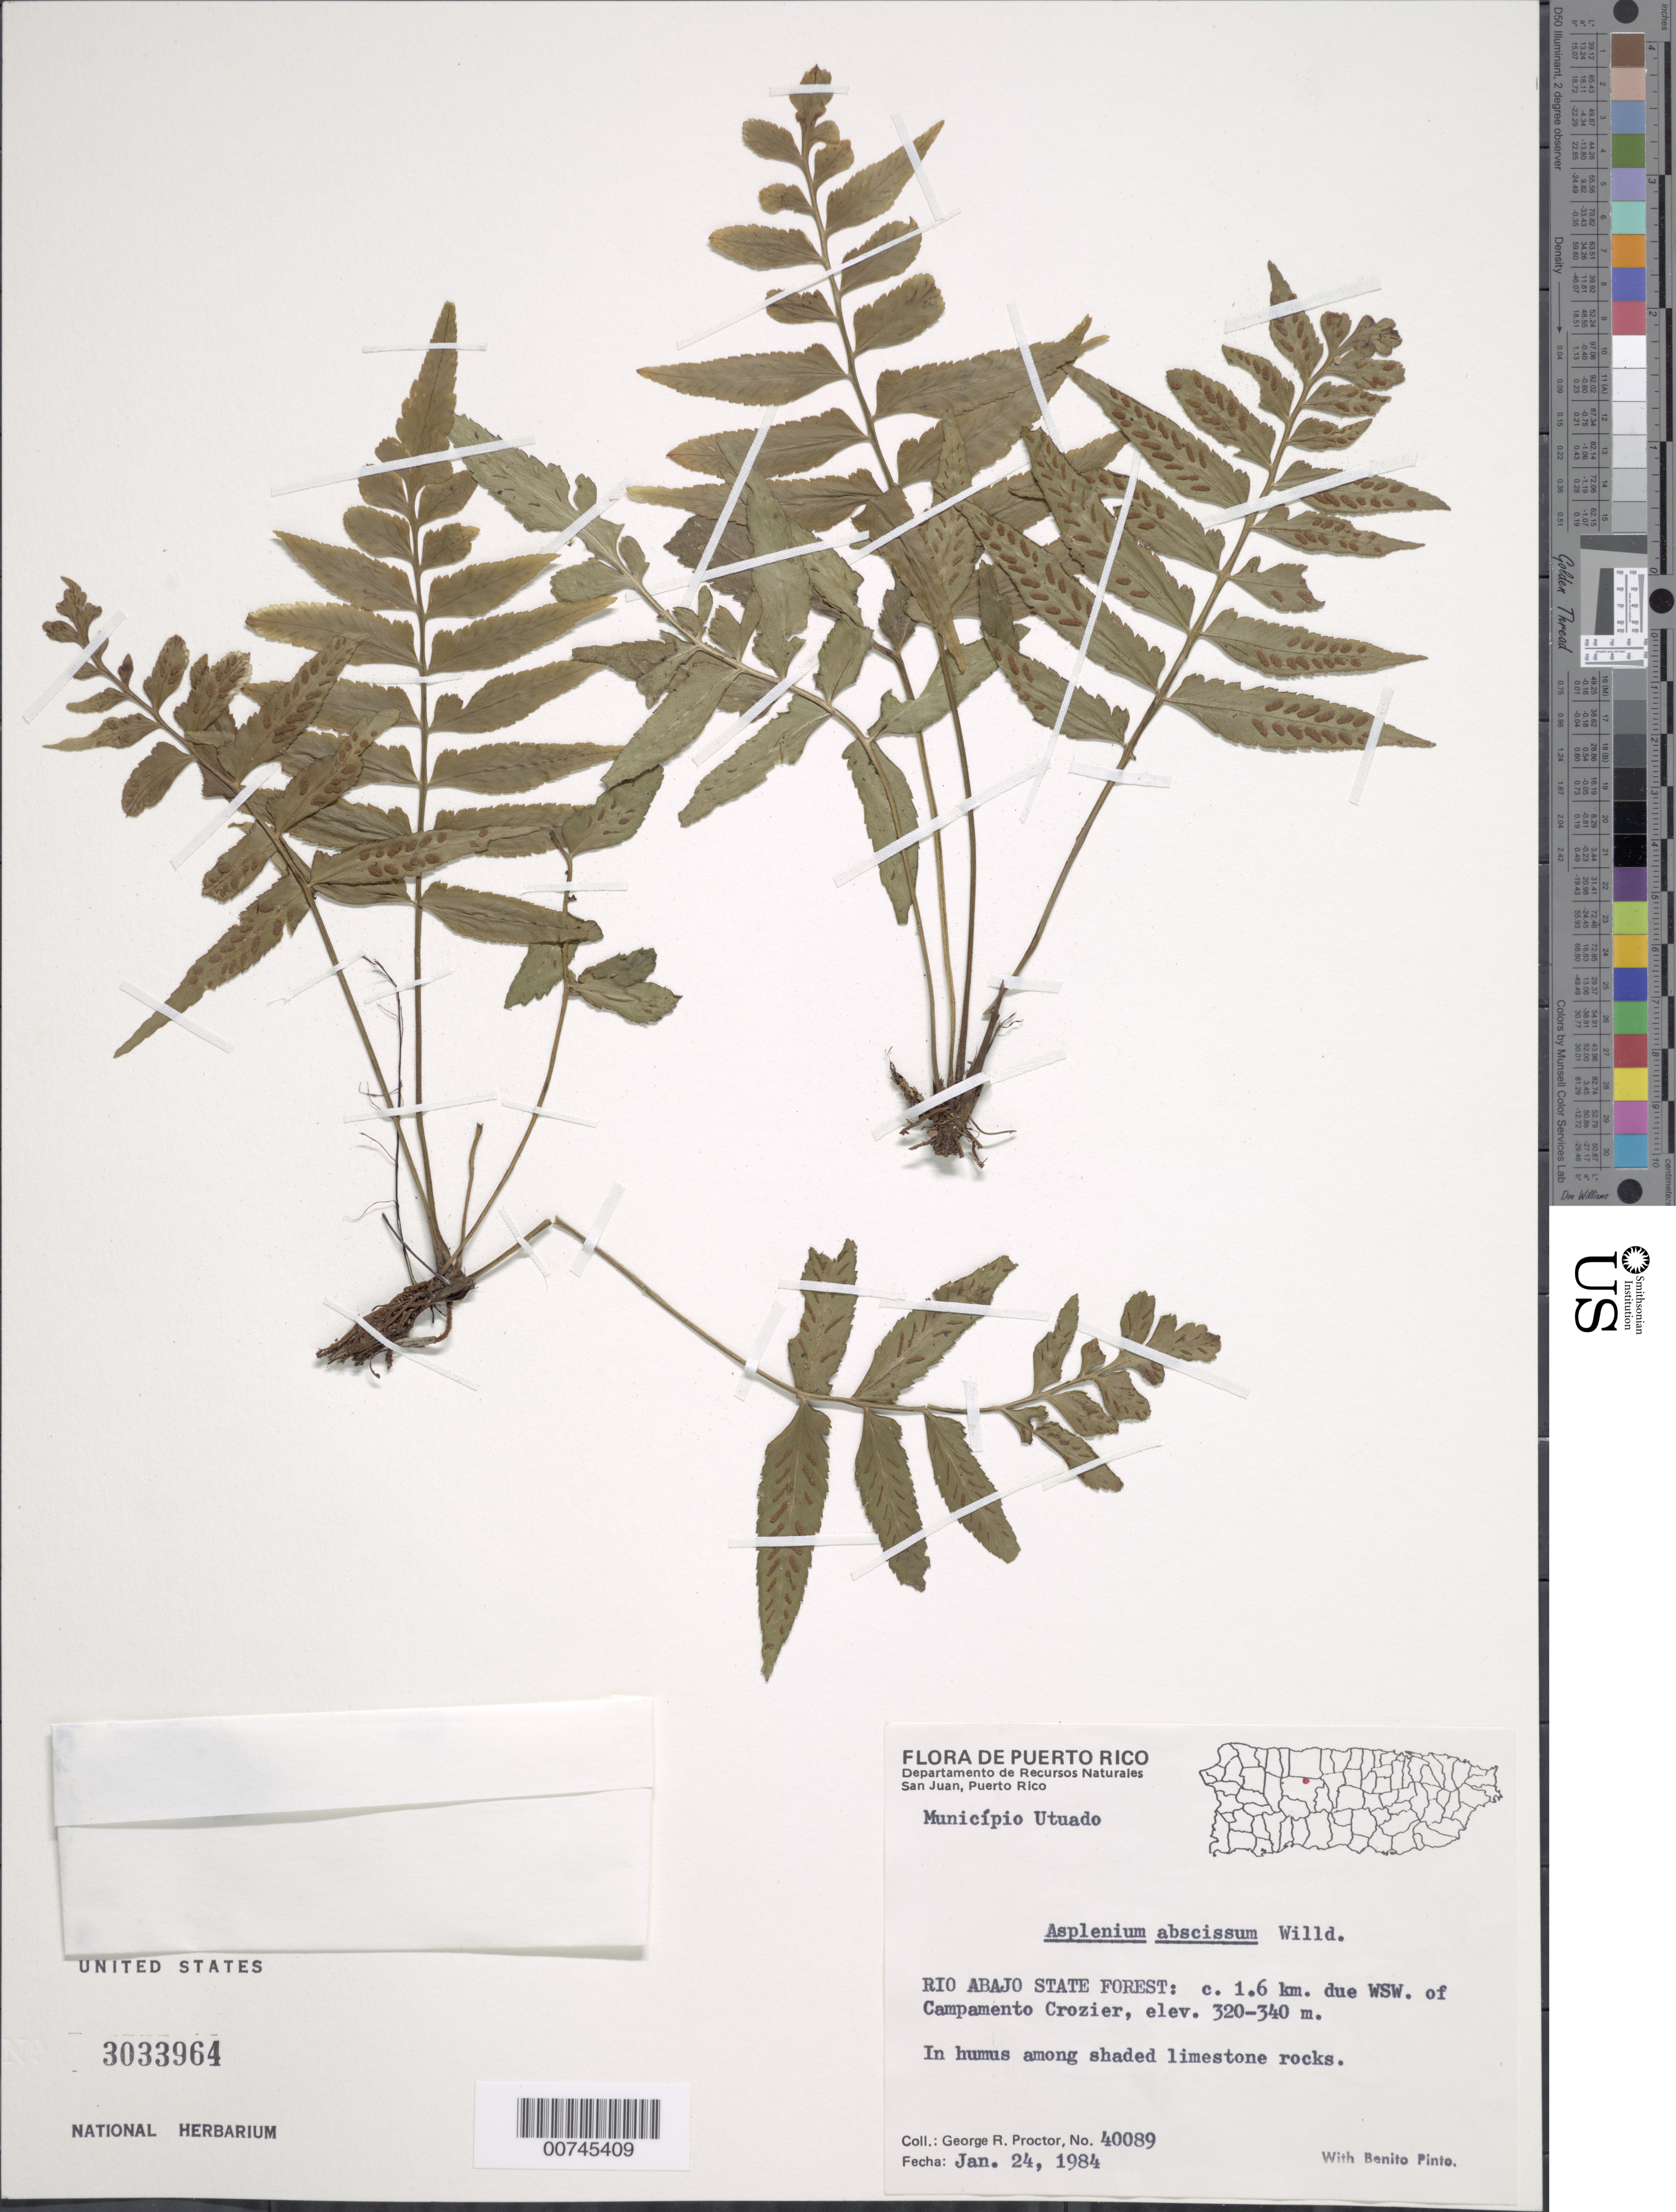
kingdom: Plantae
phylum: Tracheophyta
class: Polypodiopsida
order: Polypodiales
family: Aspleniaceae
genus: Asplenium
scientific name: Asplenium abscissum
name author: Willd.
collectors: G. R. Proctor & B. Pinto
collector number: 40089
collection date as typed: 24 Jan 1984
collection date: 1984-01-24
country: Puerto Rico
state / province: Utuado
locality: Río Abajo State Forest: c. 1.6 km due WSW of Campamento Crozier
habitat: In humus among shaded limestone rocks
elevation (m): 320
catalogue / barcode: US 3033964